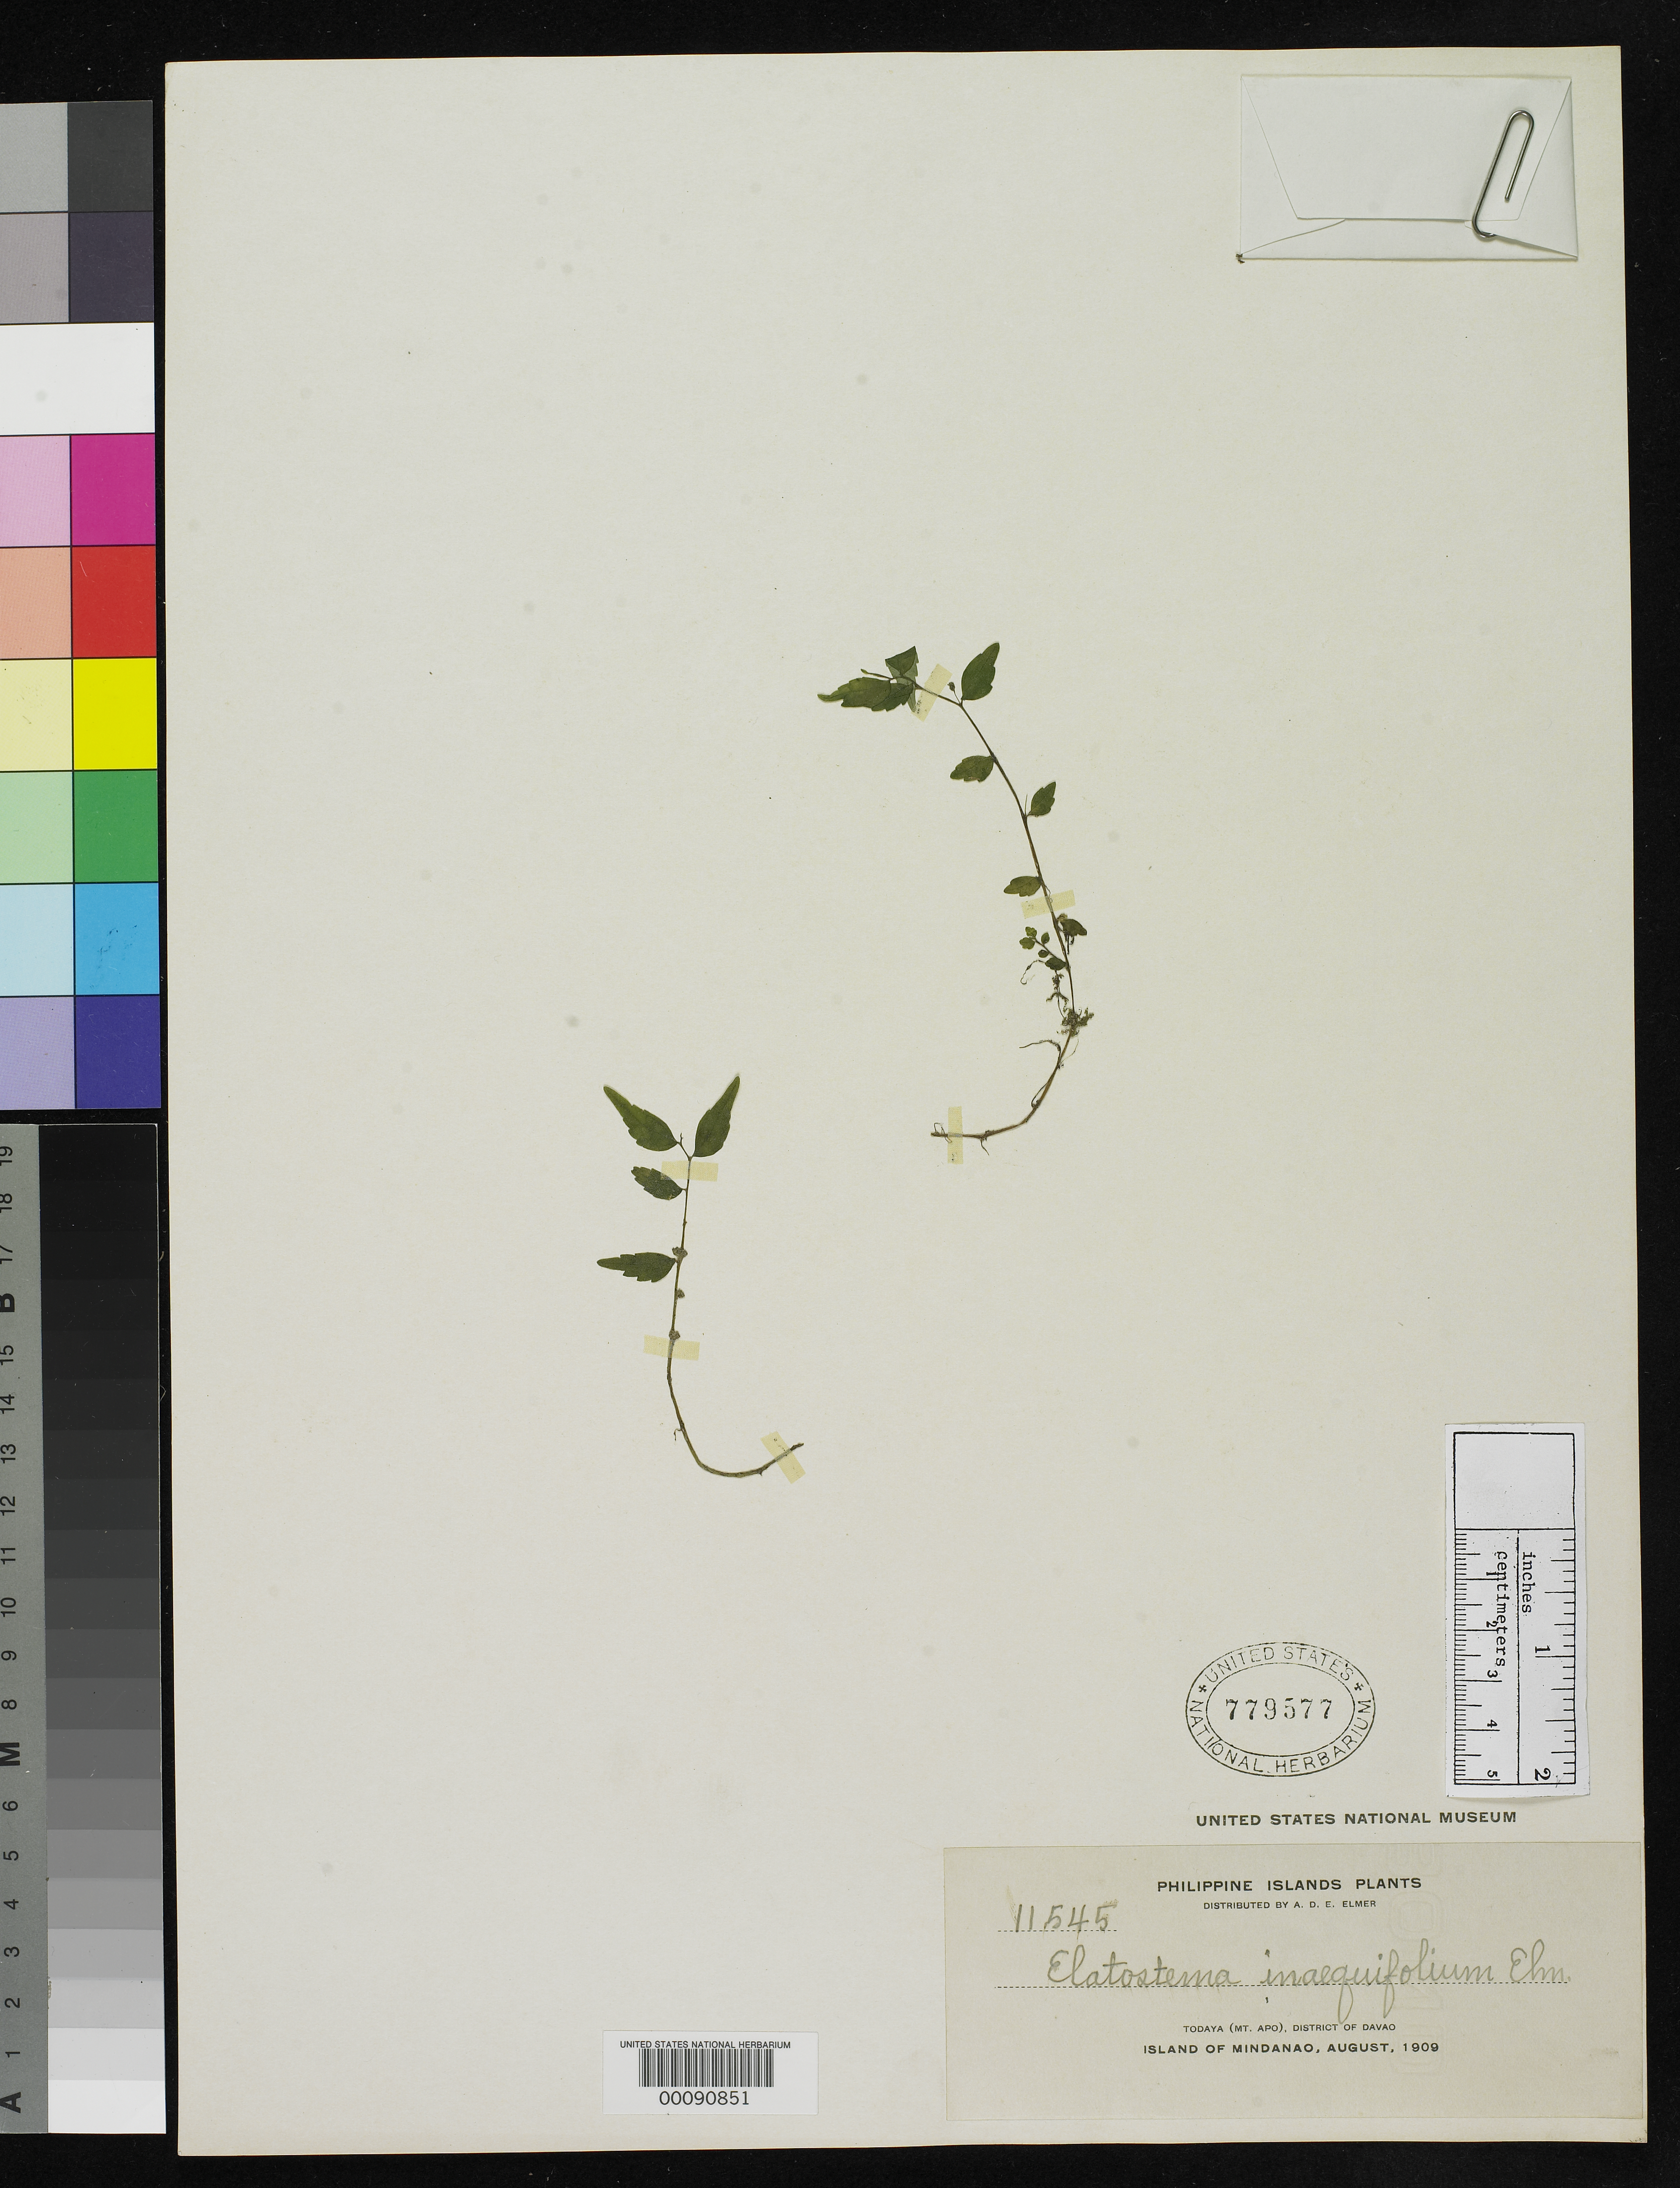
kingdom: Plantae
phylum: Tracheophyta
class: Magnoliopsida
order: Rosales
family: Urticaceae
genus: Elatostema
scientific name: Elatostema inaequifolium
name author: Elmer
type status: Isotype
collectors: A. D. E. Elmer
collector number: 11545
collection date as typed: Aug 1909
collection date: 1909-08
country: Philippines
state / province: Davao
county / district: Davao del Sur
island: Mindanao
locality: Todaya (Mt. Apo), District of Davao, Island of Mindanao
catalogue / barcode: US 779577